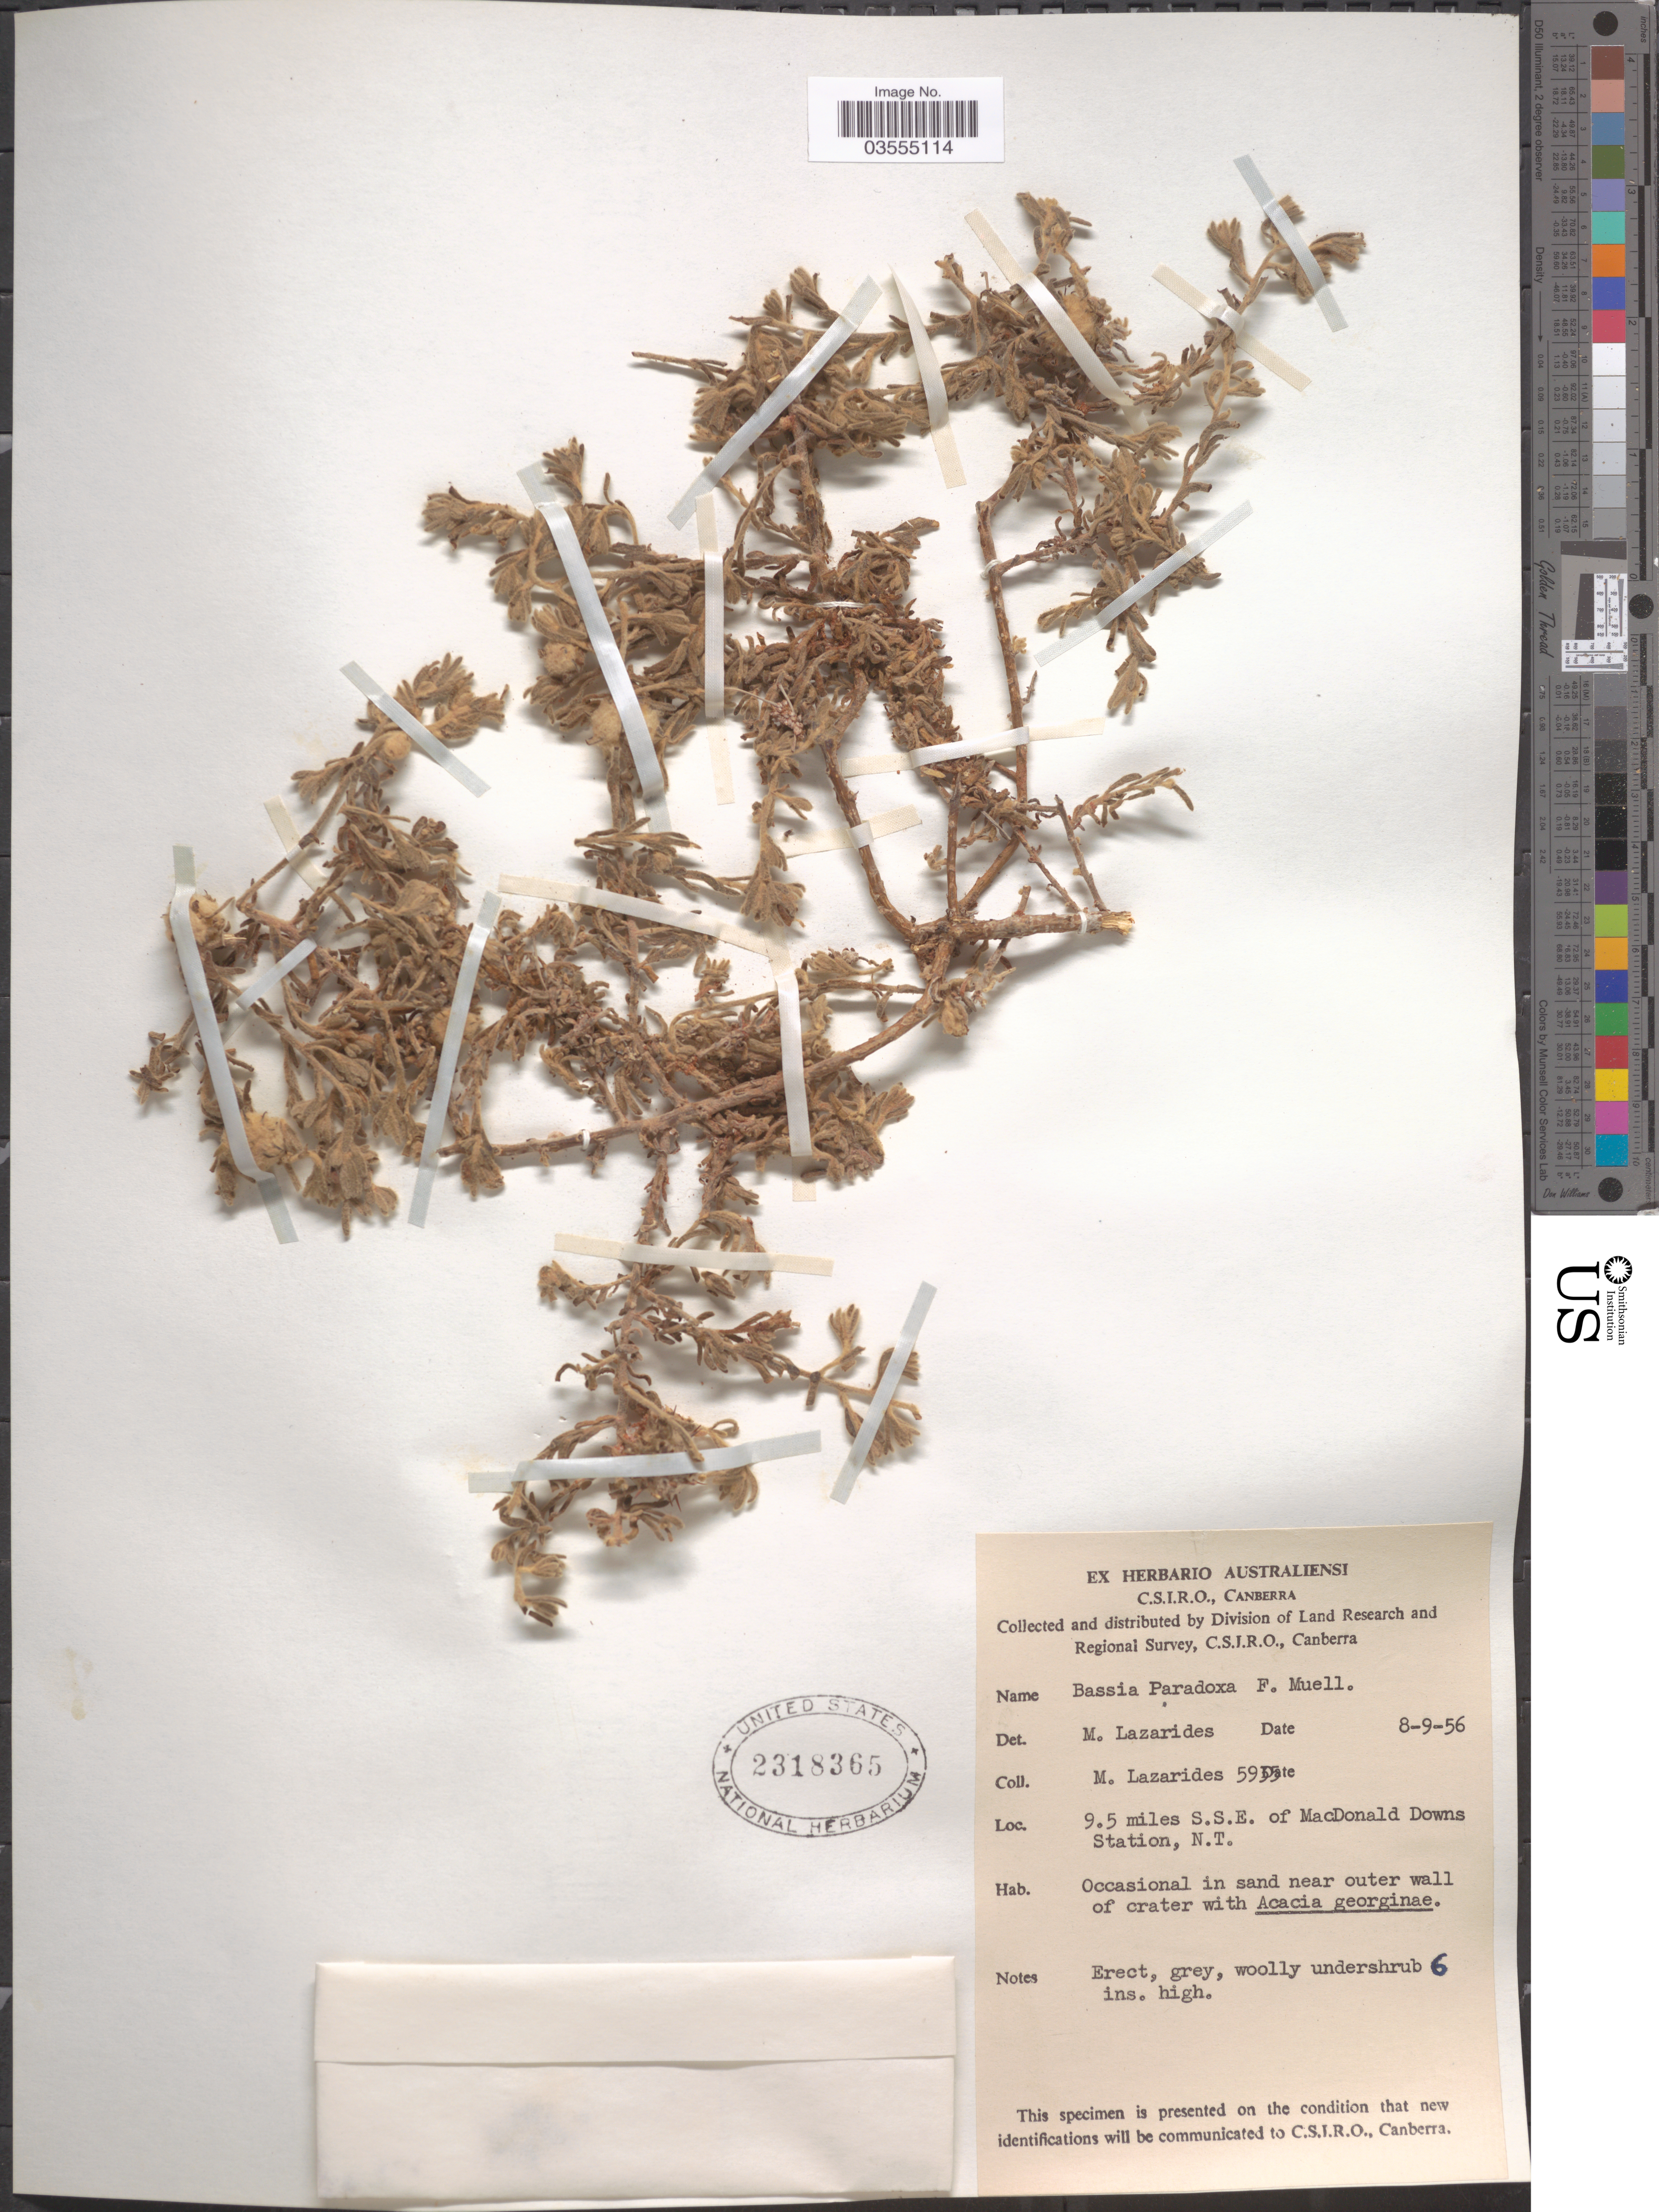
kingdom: Plantae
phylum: Tracheophyta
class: Magnoliopsida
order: Caryophyllales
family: Amaranthaceae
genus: Dissocarpus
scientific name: Dissocarpus paradoxus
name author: (R. Br.) F. Muell. ex Ulbr.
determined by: Wilson, Paul G.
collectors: M. Lazarides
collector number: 5935*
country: Australia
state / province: Northern Territory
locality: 9.5 miles S.S.E. of MacDonald Downs Station.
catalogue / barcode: US 2318365